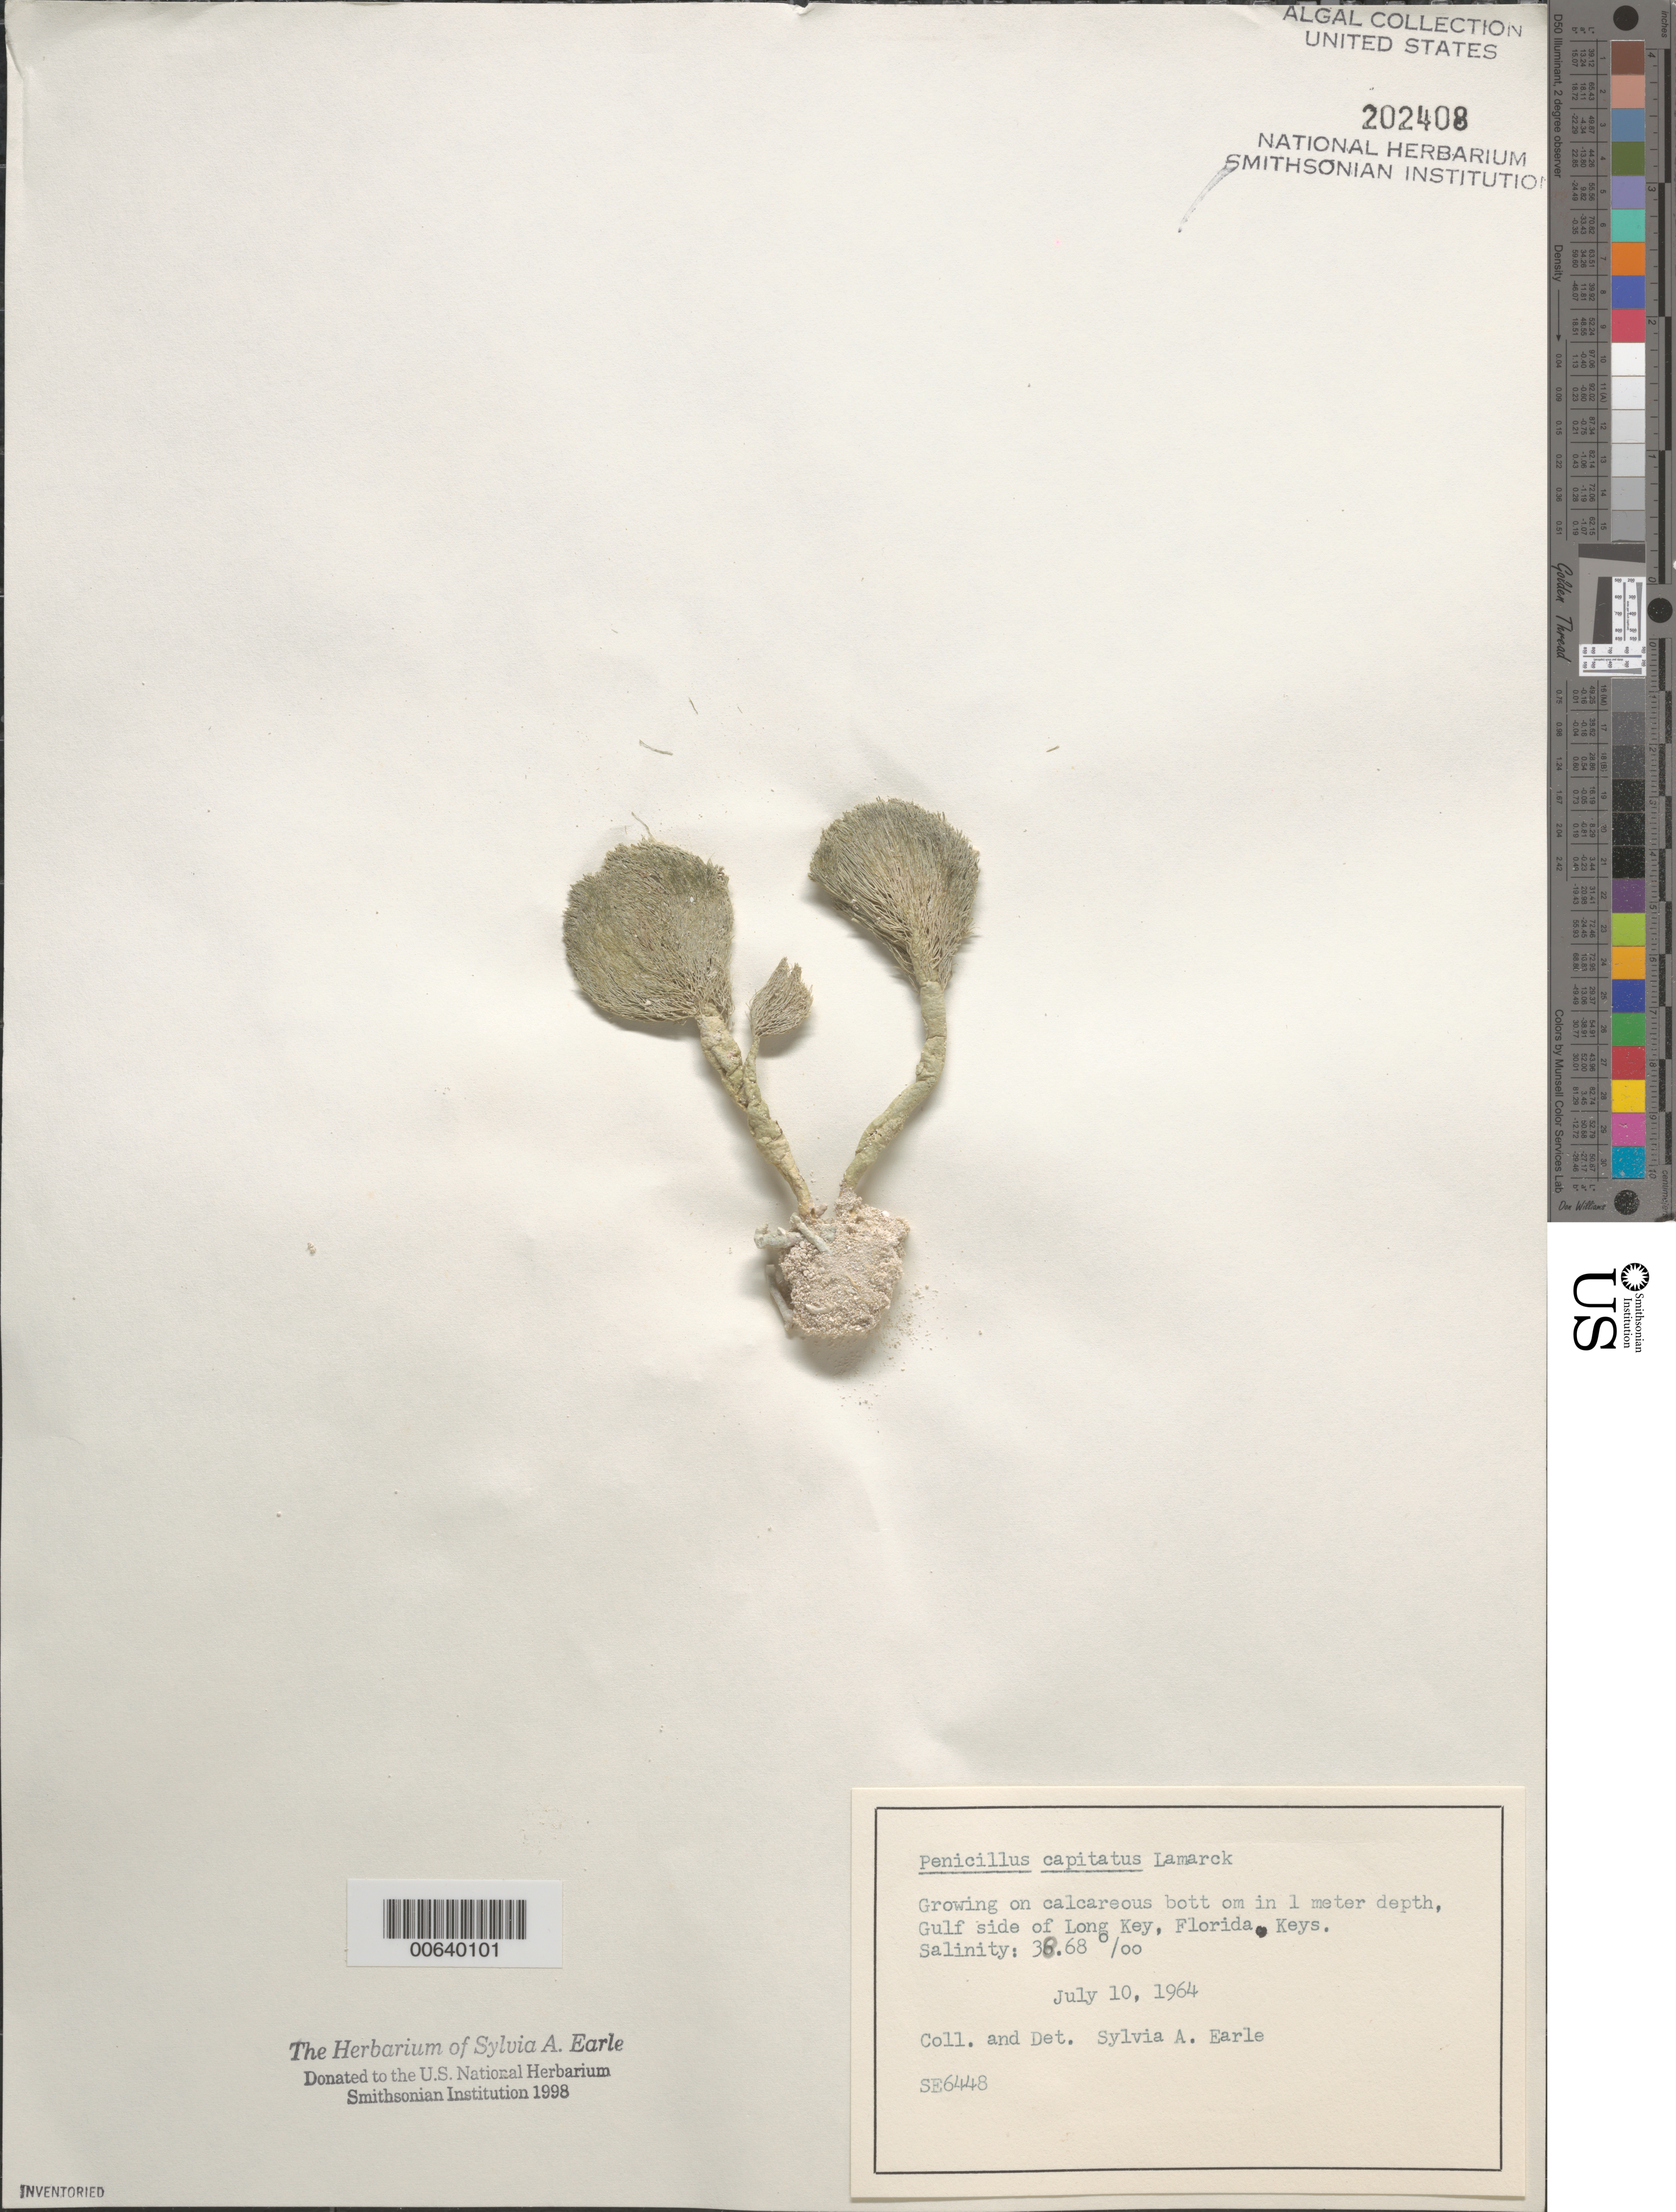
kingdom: Plantae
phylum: Chlorophyta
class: Ulvophyceae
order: Bryopsidales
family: Udoteaceae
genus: Penicillus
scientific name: Penicillus capitatus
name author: Lam.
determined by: Earle, S. A.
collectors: S. A. Earle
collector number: SE 6448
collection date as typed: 10 Jul 1964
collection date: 1964-07-10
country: United States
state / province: Florida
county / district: Monroe County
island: Long Key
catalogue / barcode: US 202408